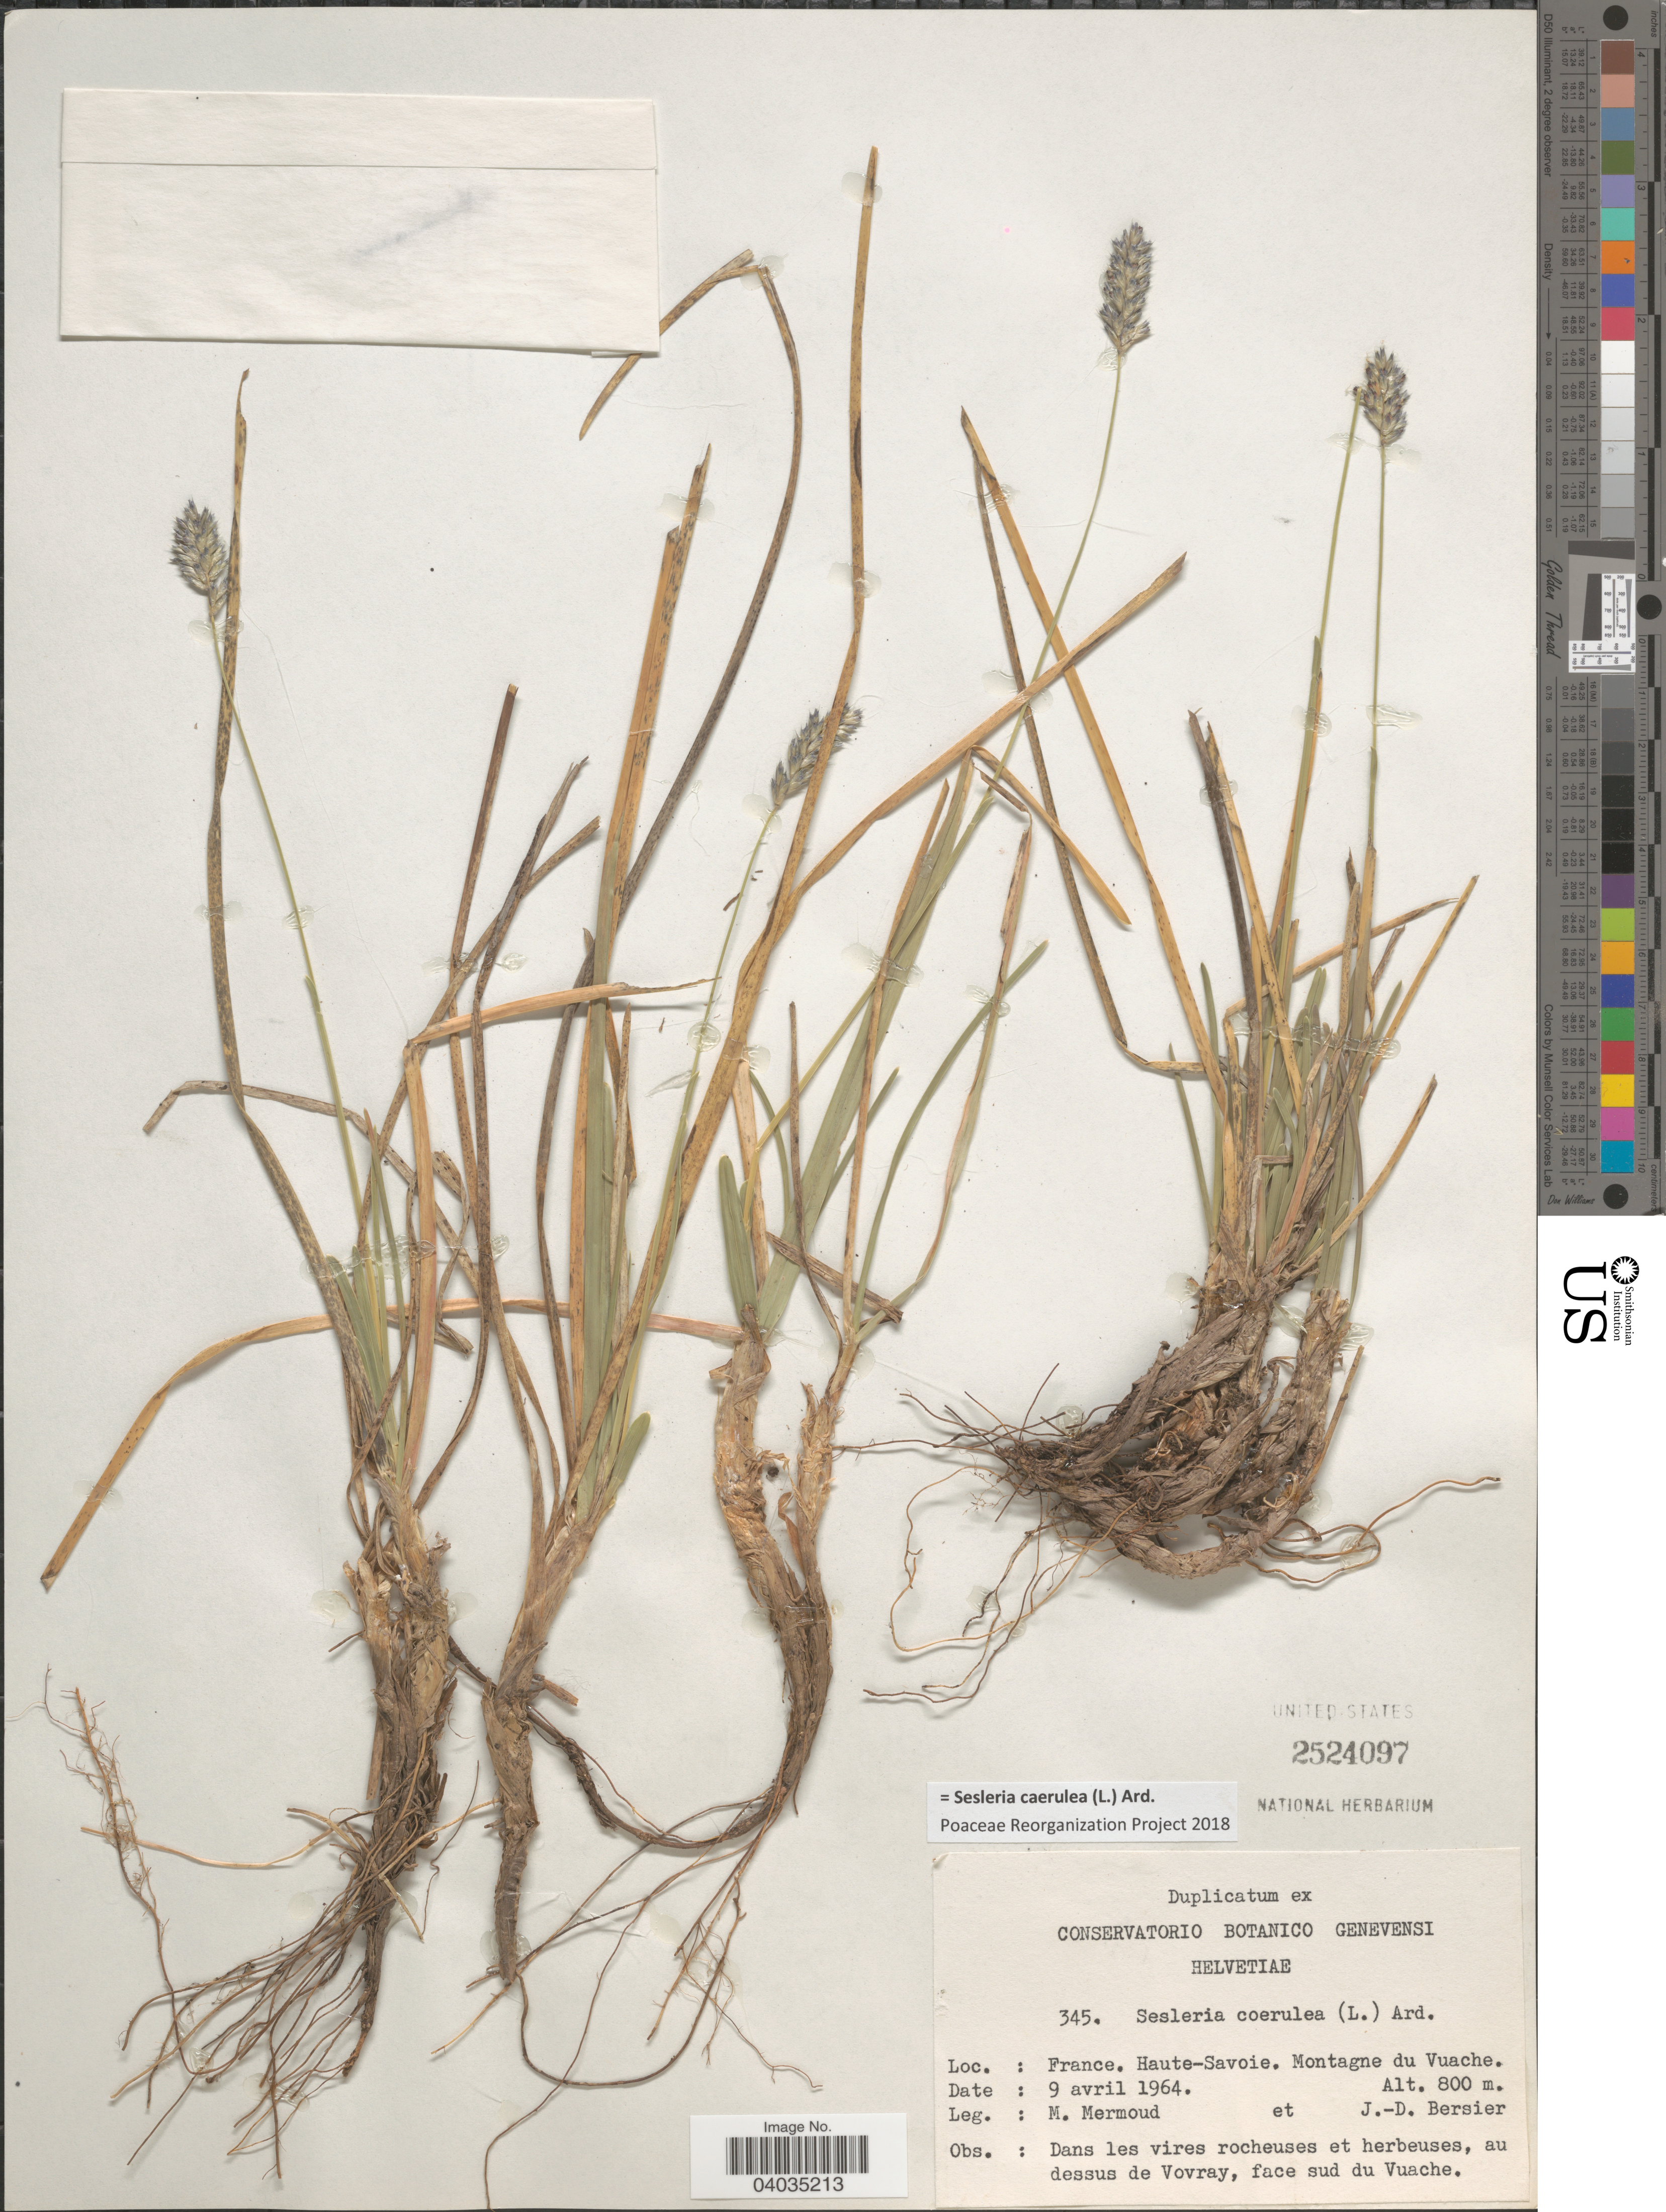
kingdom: Plantae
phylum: Tracheophyta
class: Liliopsida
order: Poales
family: Poaceae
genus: Sesleria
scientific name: Sesleria caerulea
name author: (L.) Ard.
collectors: M. Mermoud & Bersier, J.D.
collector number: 345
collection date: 1964-04-09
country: France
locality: Haute-Savoie. Montagne du Vuache. Dans les vires rocheuses et herbeuses, au dessus de Vovray, face sud du Vuache.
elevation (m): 800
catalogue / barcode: US 2524097